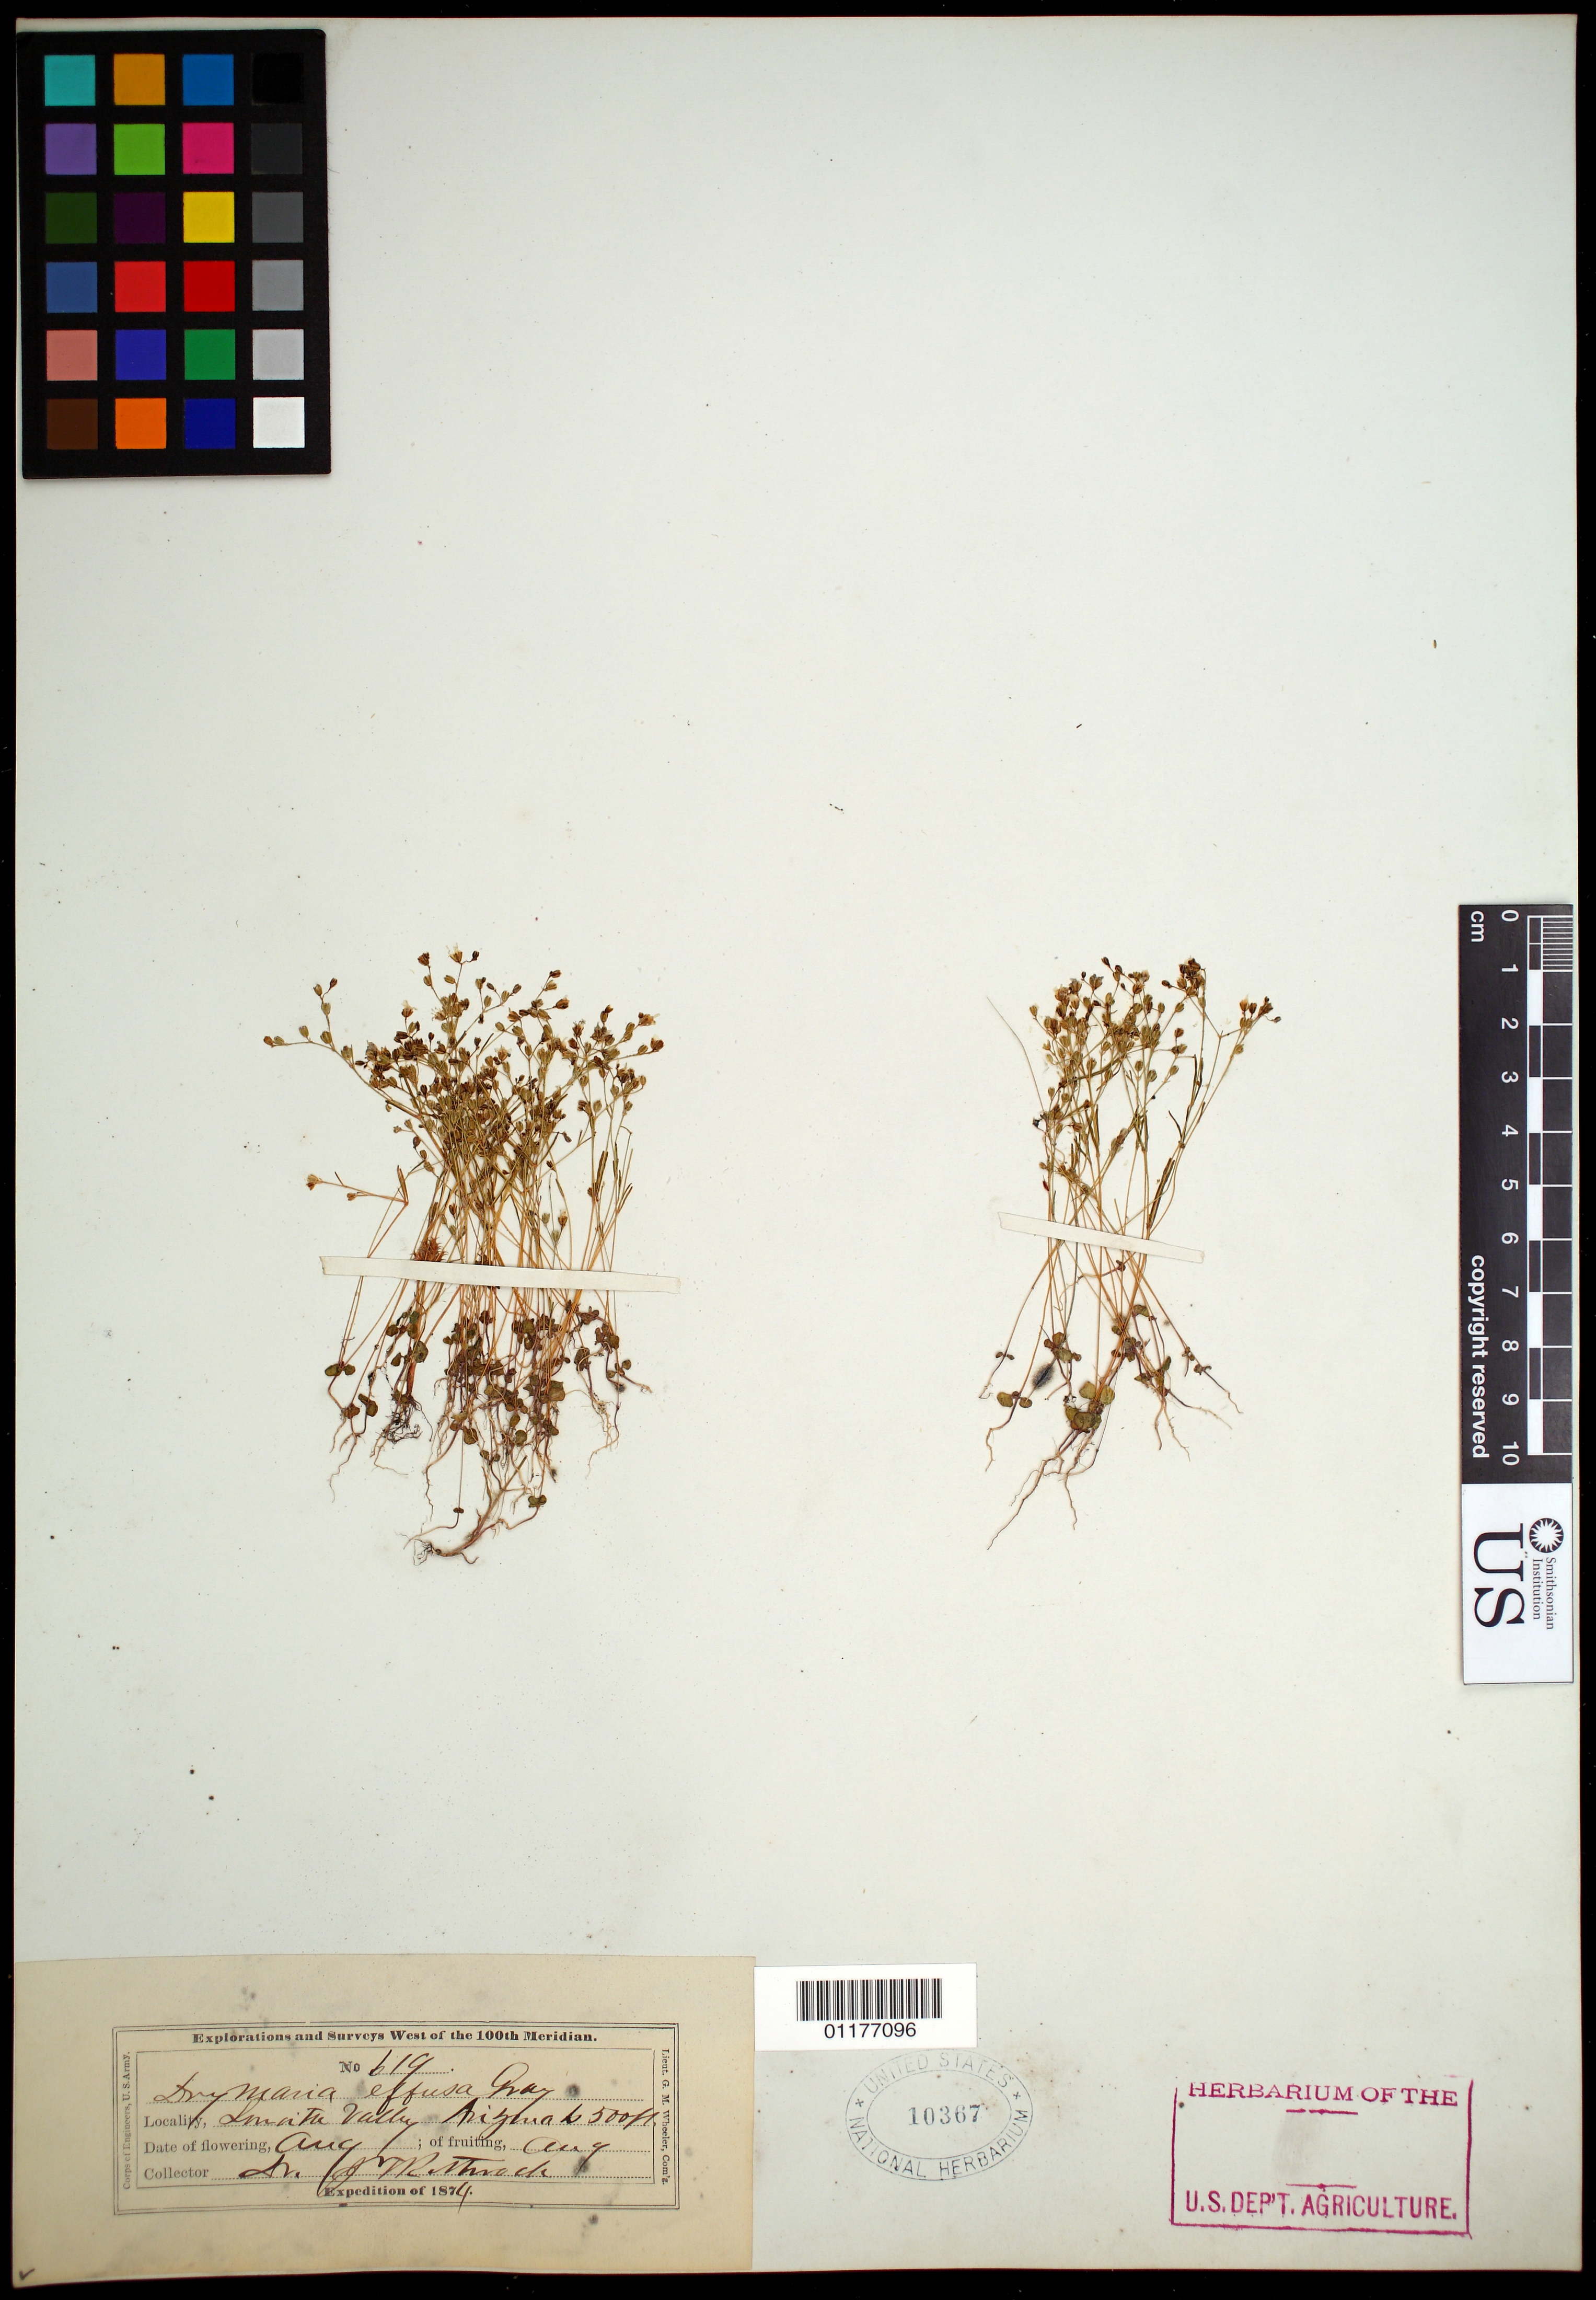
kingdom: Plantae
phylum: Tracheophyta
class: Magnoliopsida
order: Caryophyllales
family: Caryophyllaceae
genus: Drymaria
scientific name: Drymaria effusa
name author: A. Gray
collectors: J. T. Rothrock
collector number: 619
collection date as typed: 1874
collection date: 1874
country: United States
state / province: Arizona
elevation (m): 152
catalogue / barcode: US 10367